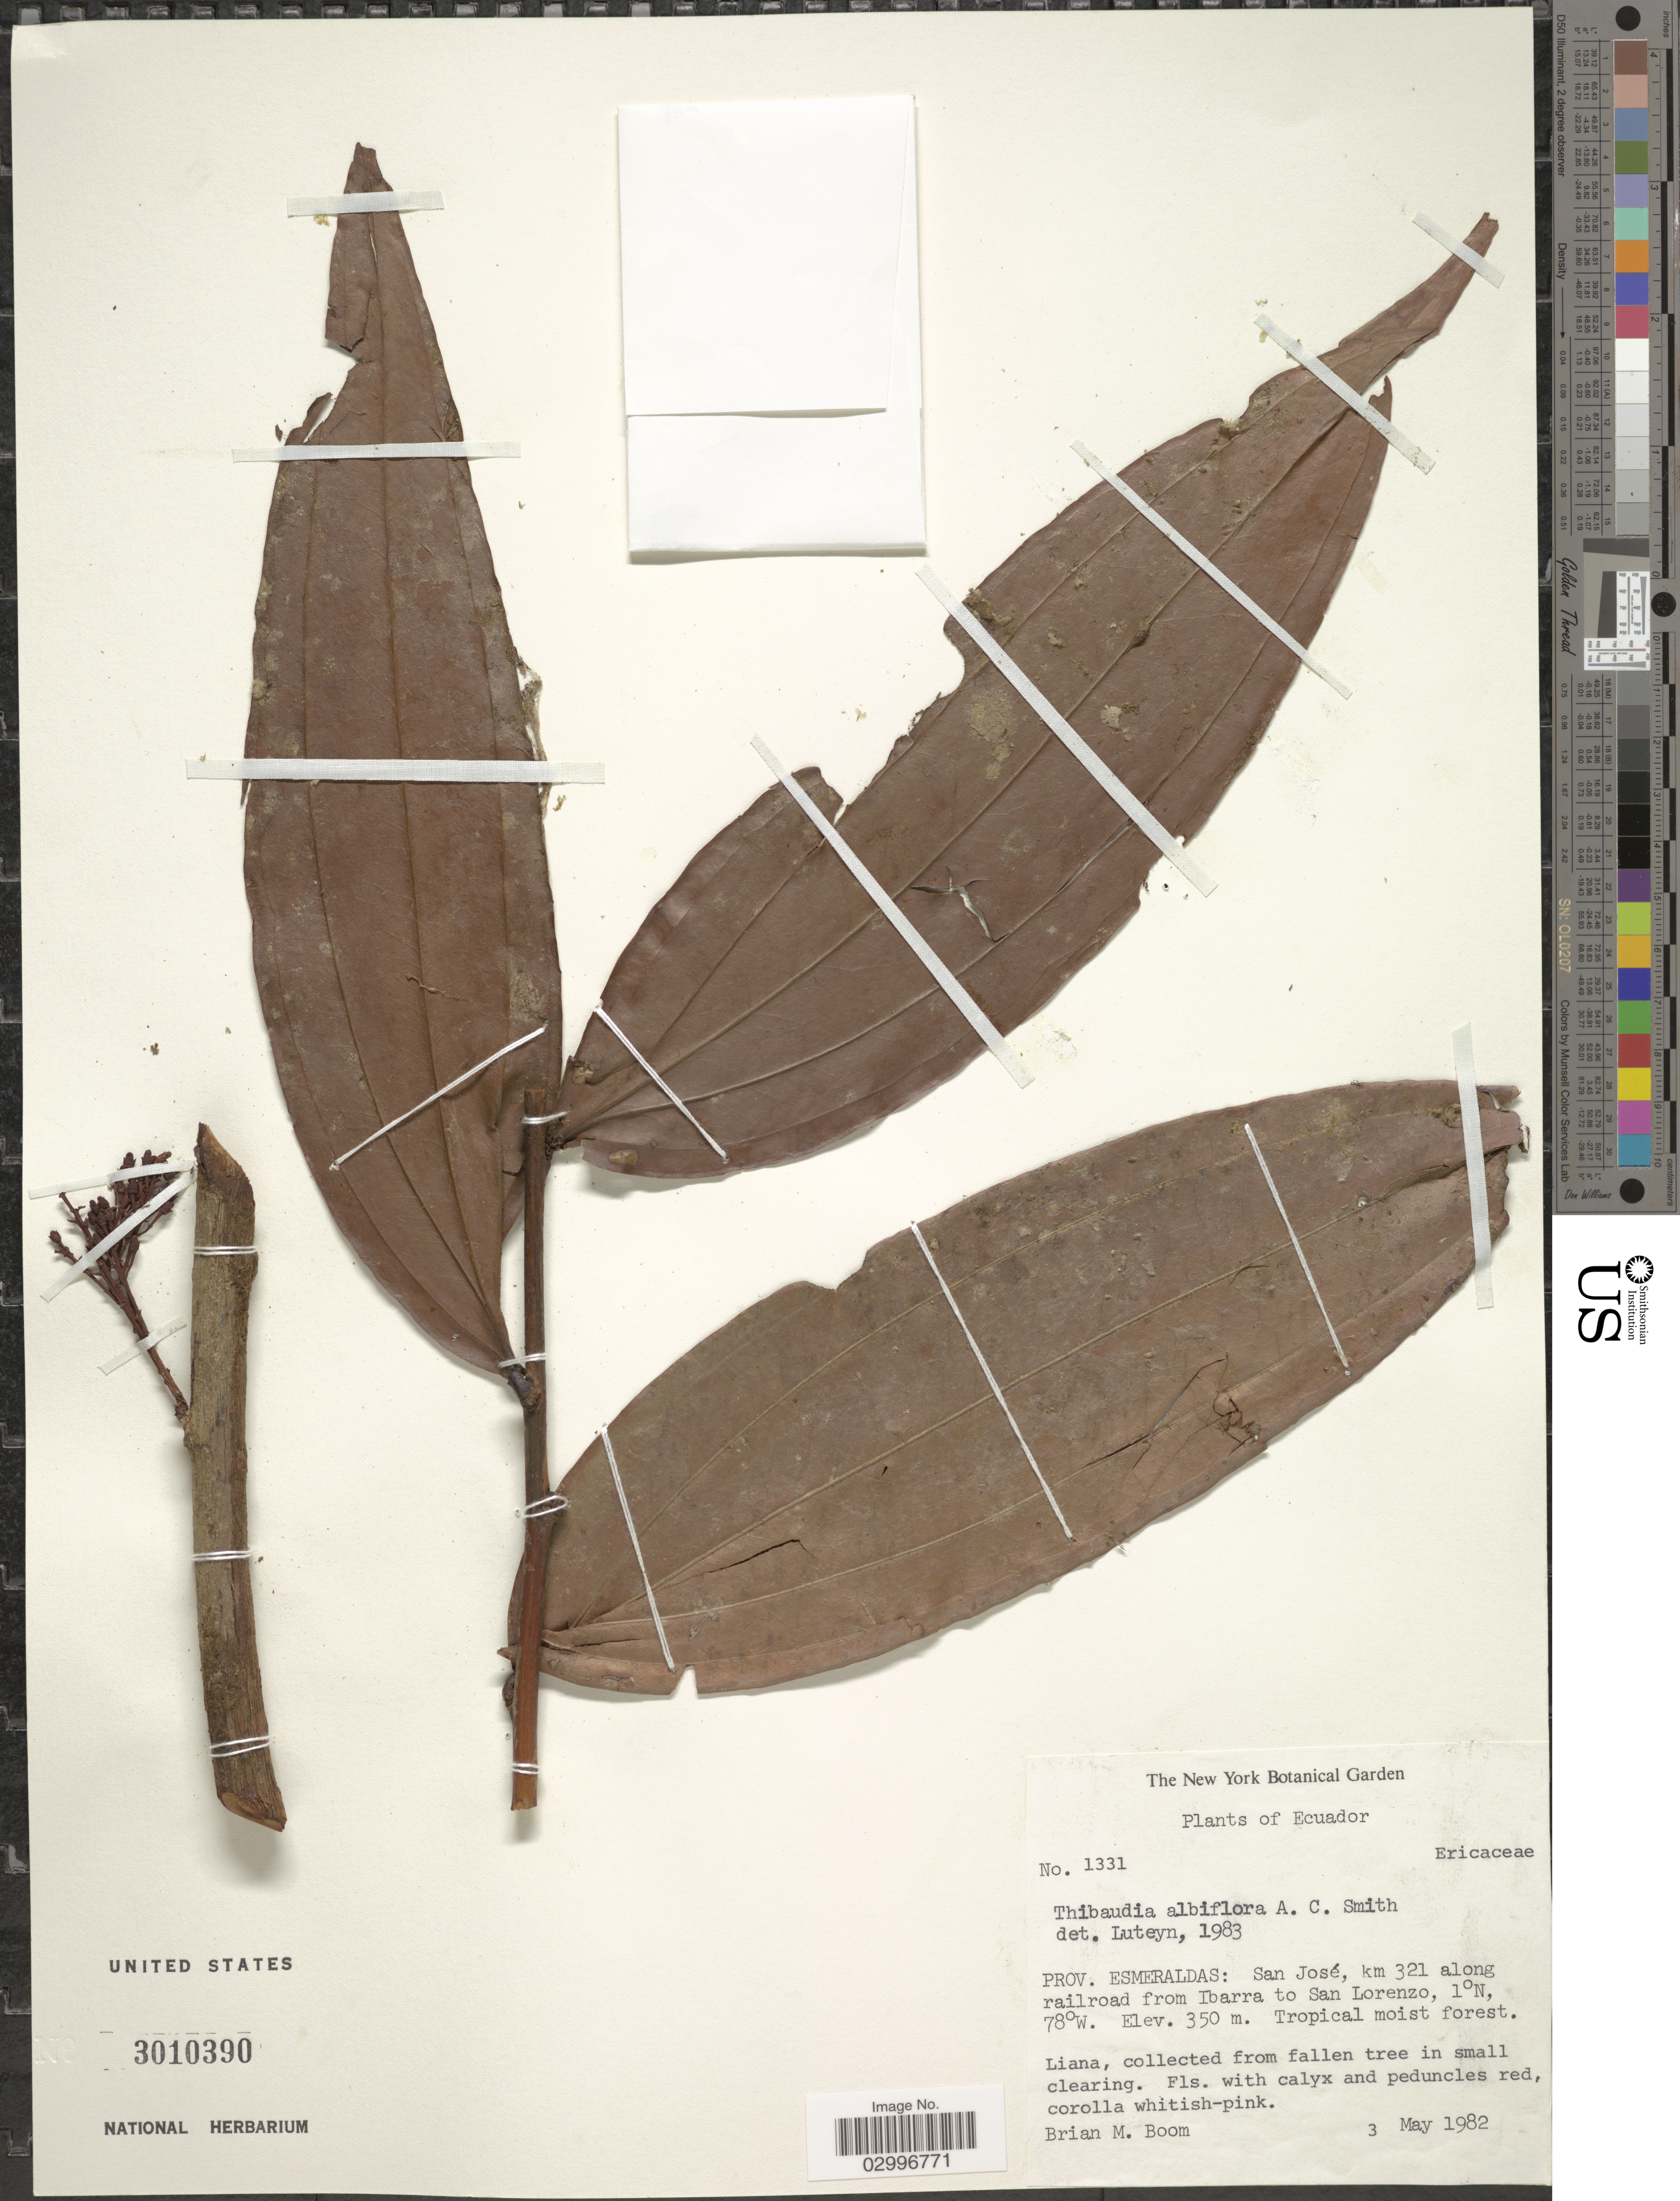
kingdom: Plantae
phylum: Tracheophyta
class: Magnoliopsida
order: Ericales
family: Ericaceae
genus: Thibaudia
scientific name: Thibaudia albiflora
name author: A.C. Sm.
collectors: B. M. Boom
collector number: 1331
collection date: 1982-05-03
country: Ecuador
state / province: Esmeraldas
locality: San José, km 321 along railroad from Ibarra to San Lorenzo.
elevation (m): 350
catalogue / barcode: US 3010390